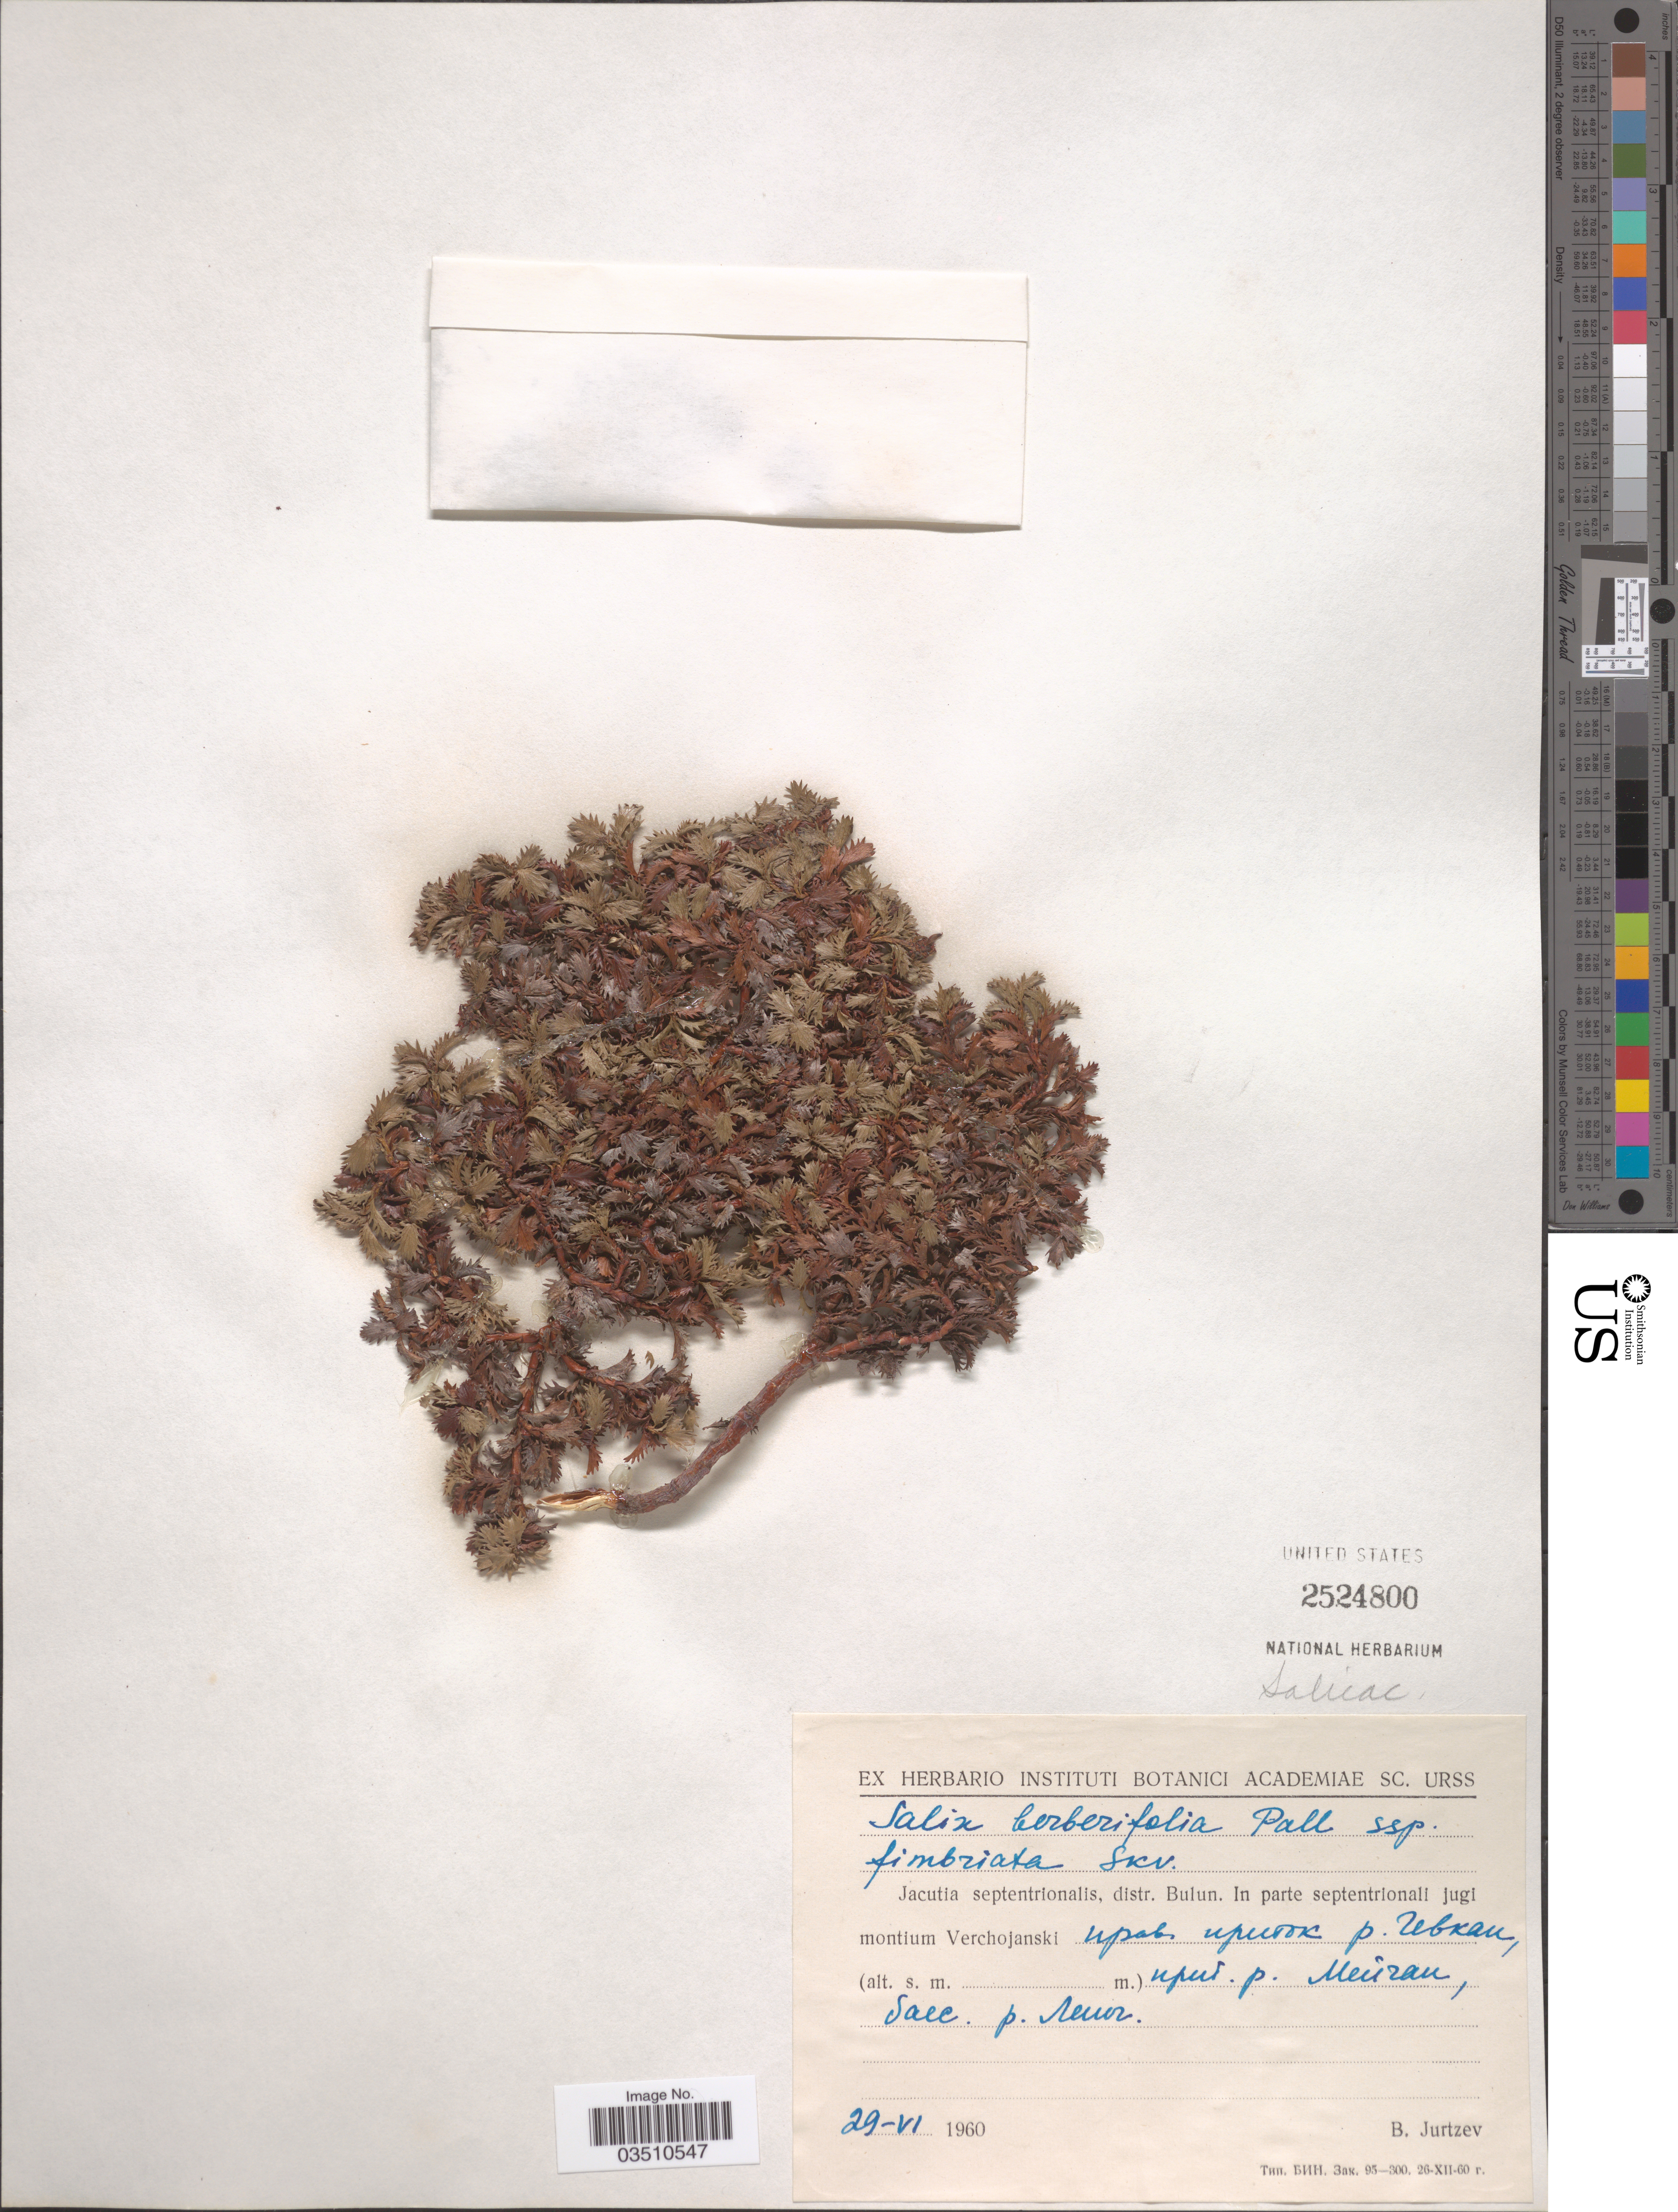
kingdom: Plantae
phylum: Tracheophyta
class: Magnoliopsida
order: Malpighiales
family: Salicaceae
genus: Salix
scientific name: Salix berberifolia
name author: Pall.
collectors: B. A. Jurtzev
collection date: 1960-06-29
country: Russian Federation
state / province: Sakha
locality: Jacutia septentrionalis, distr. Bulun. In parte septentrionali jugi montium Verchojanski X.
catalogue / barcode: US 2524800